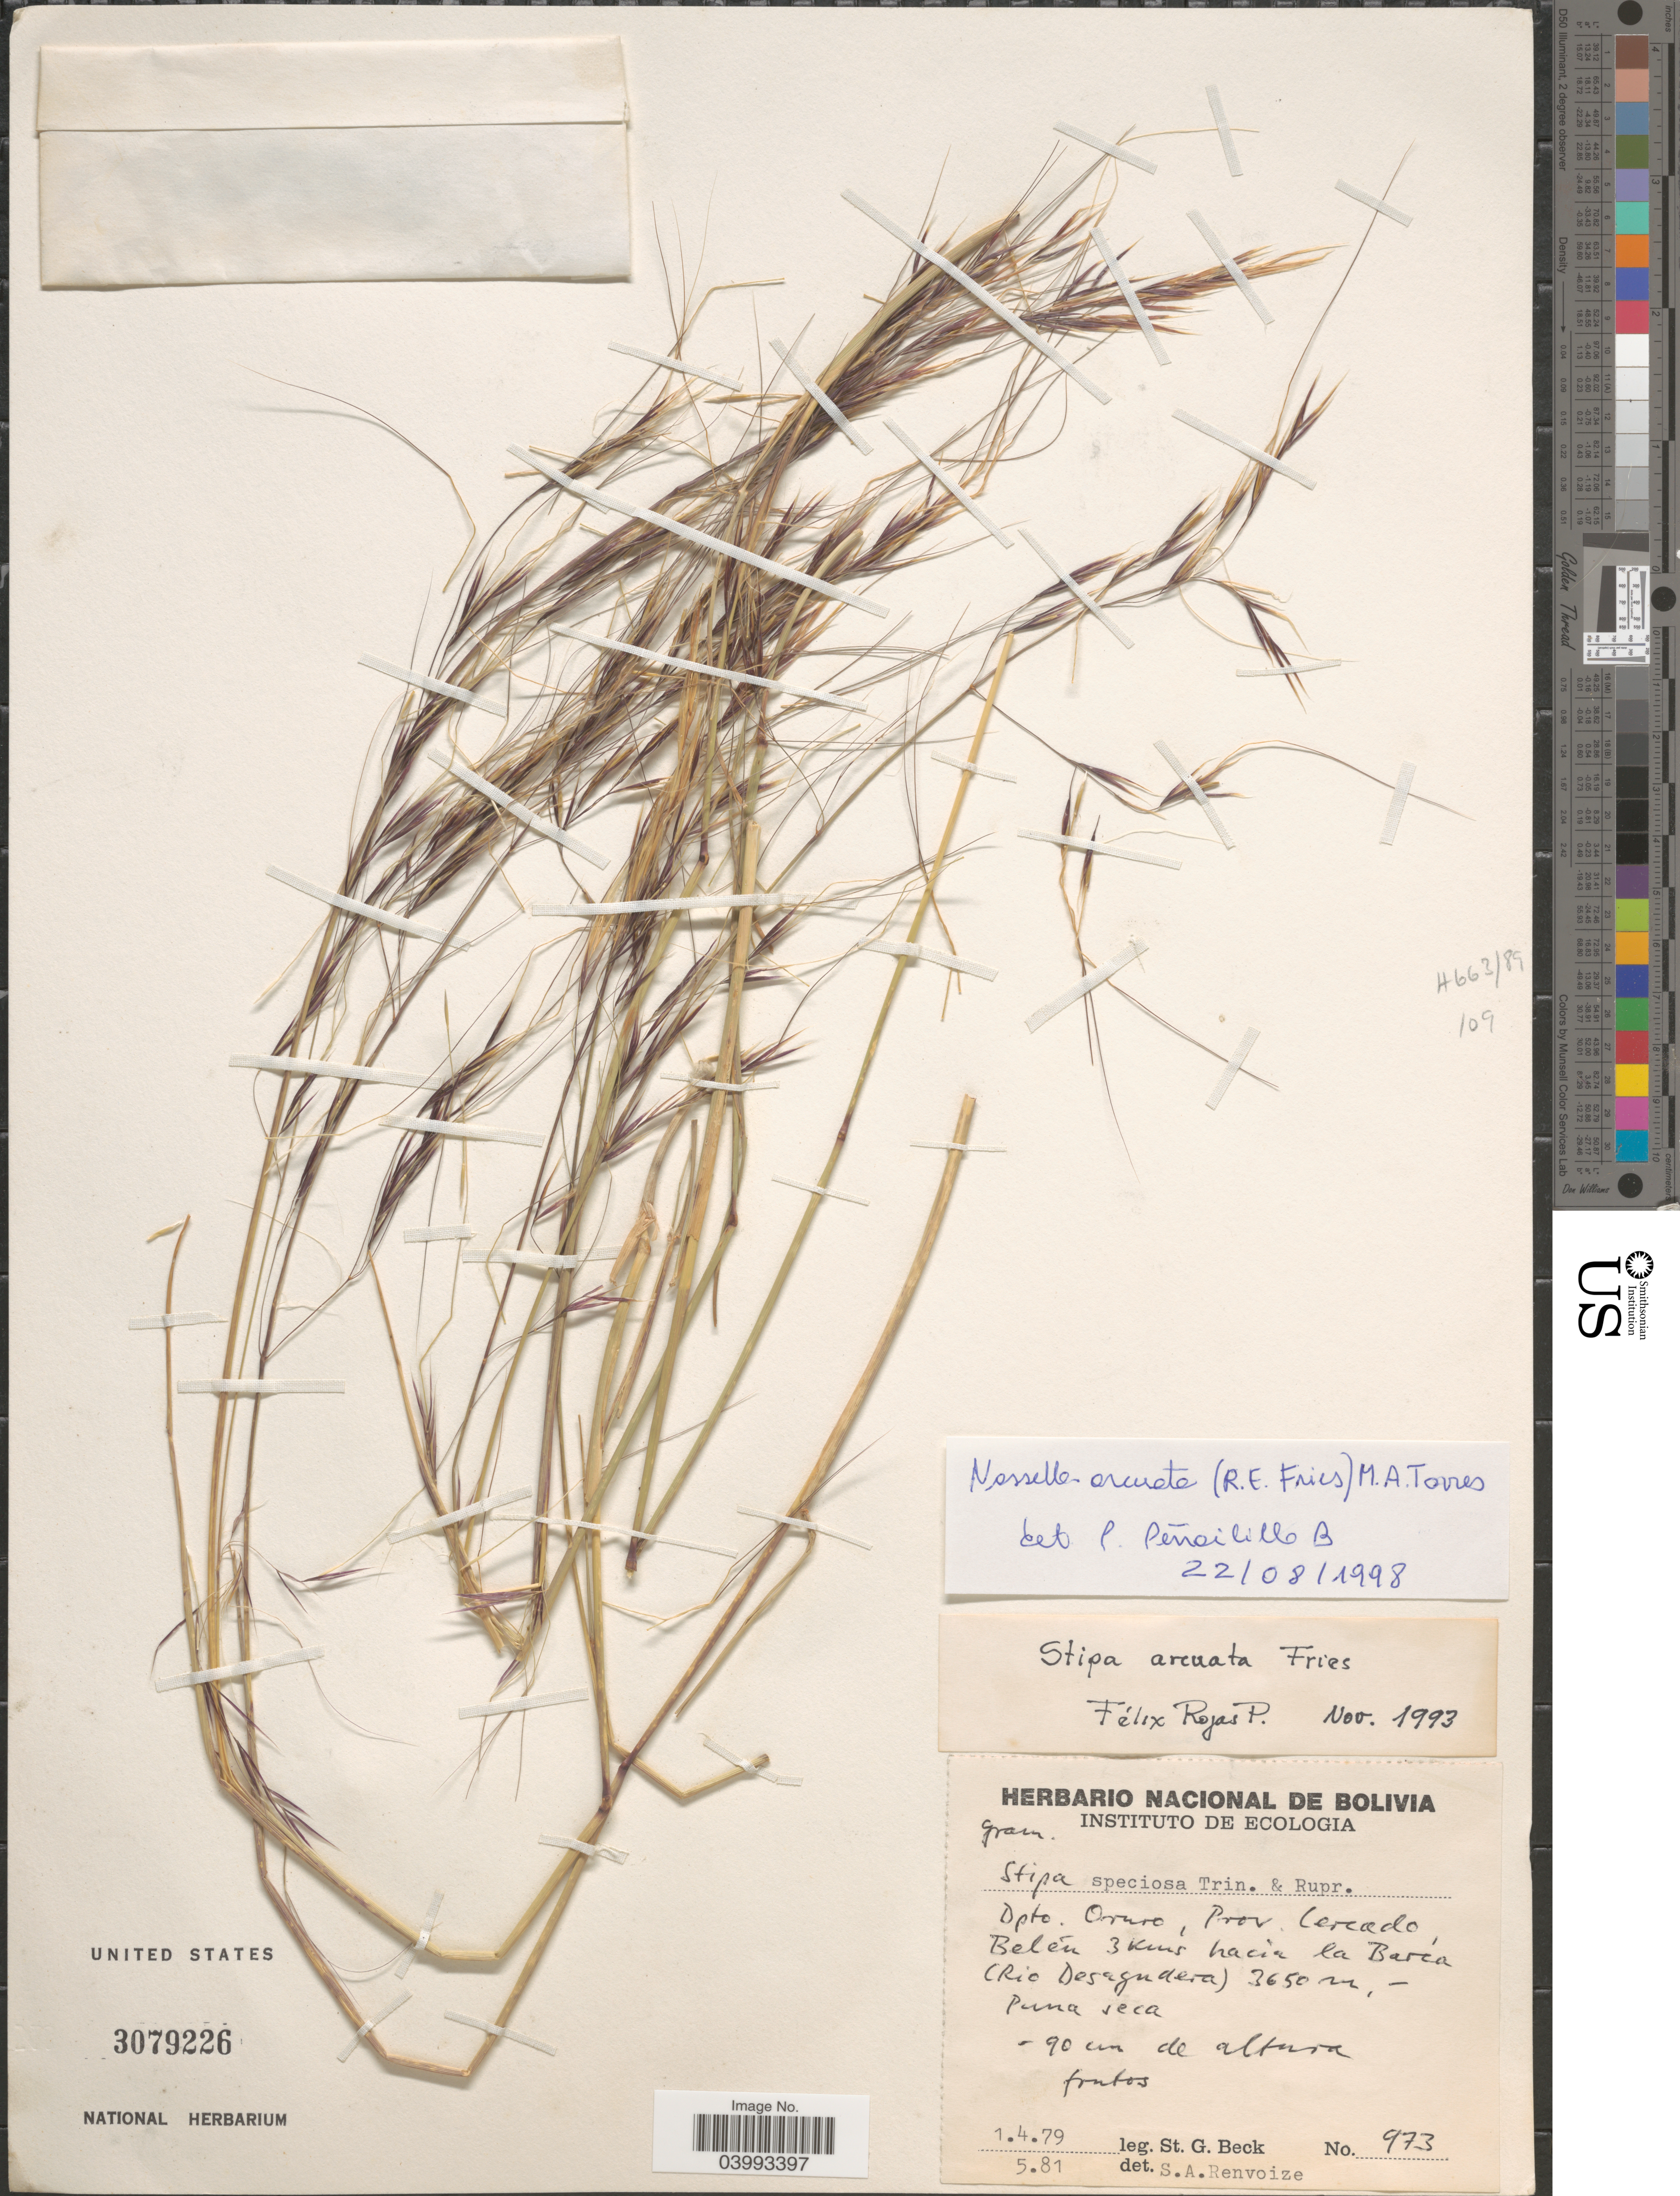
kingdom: Plantae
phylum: Tracheophyta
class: Liliopsida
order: Poales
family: Poaceae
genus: Nassella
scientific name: Nassella arcuata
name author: (R.E. Fr.) A.M. Torres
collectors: S. G. Beck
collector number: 973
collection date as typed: Transcribed d/m/y: 1/4/79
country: Bolivia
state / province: Oruro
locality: Dpto. Oruro, Prov. Cercado, Belén 3 Kms hacia la Barcá (Rio Desagudera).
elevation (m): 3650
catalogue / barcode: US 3079226